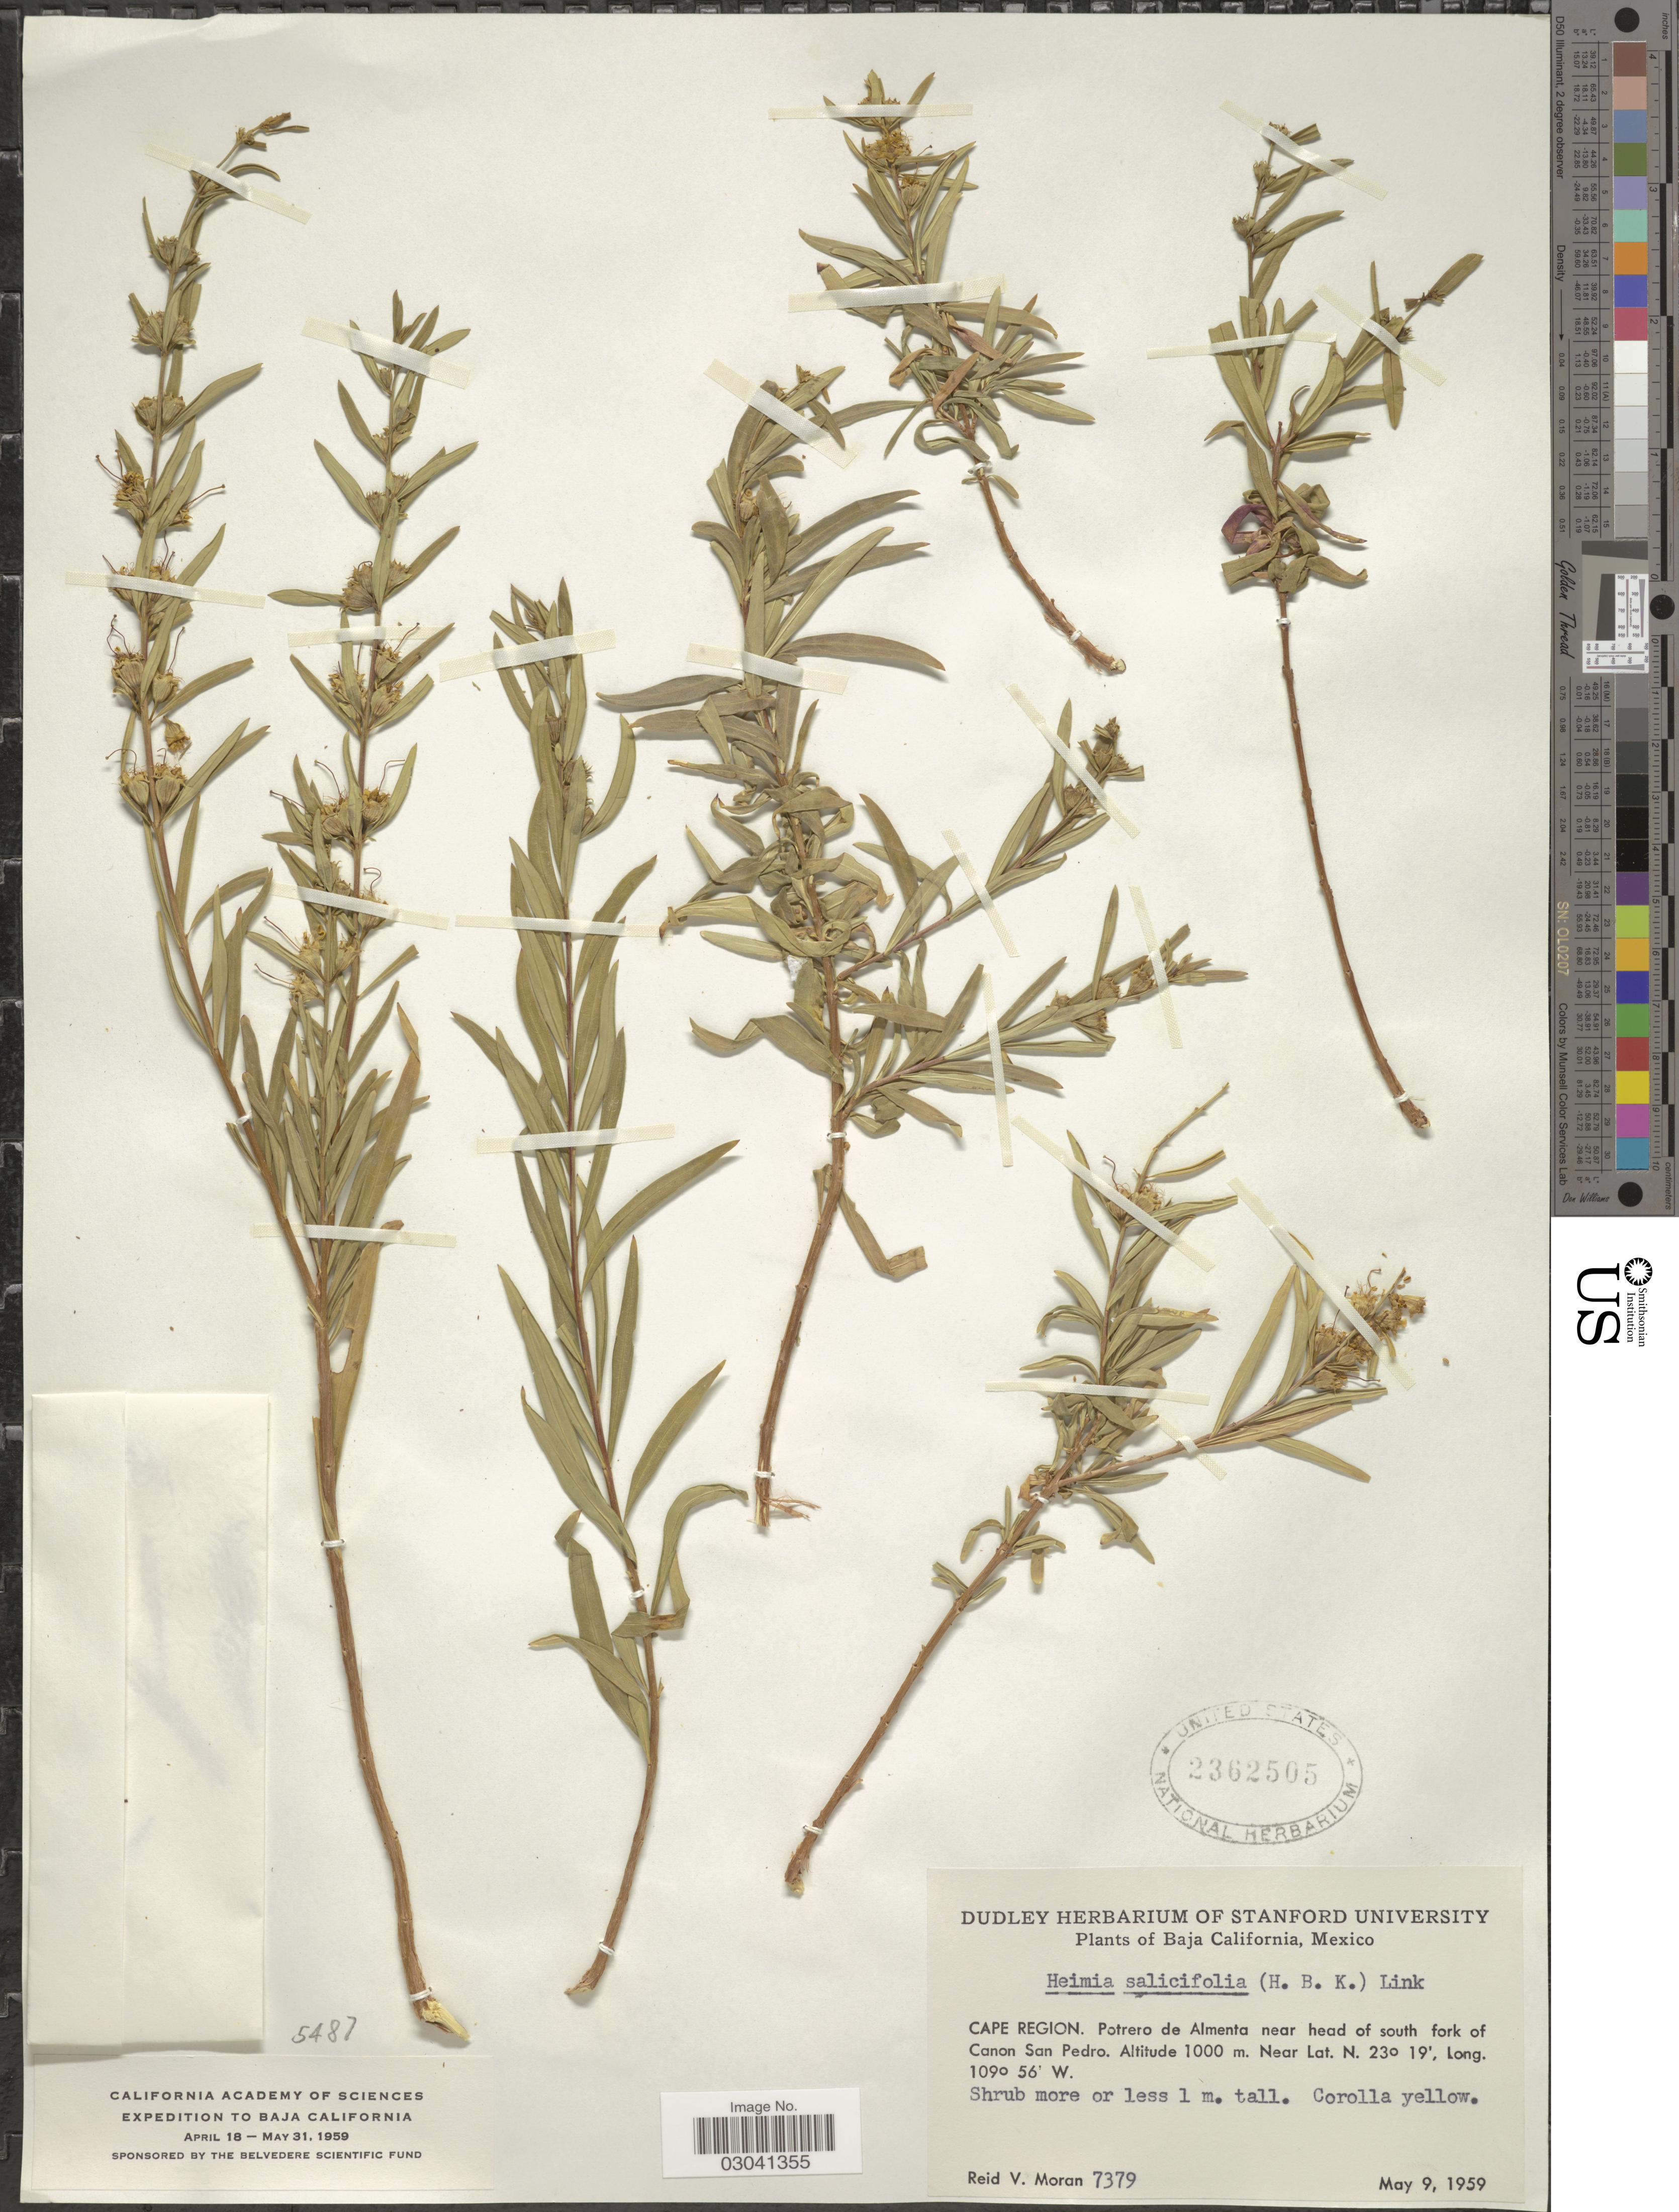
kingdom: Plantae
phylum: Tracheophyta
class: Magnoliopsida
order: Myrtales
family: Lythraceae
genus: Heimia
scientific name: Heimia salicifolia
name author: Link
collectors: R. V. Moran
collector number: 7379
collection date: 1959-05-09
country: Mexico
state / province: Baja California Sur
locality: Cape Region, Potrero de Almenta near head of south fork of Canon San Pedro.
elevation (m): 1000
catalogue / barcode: US 2362505